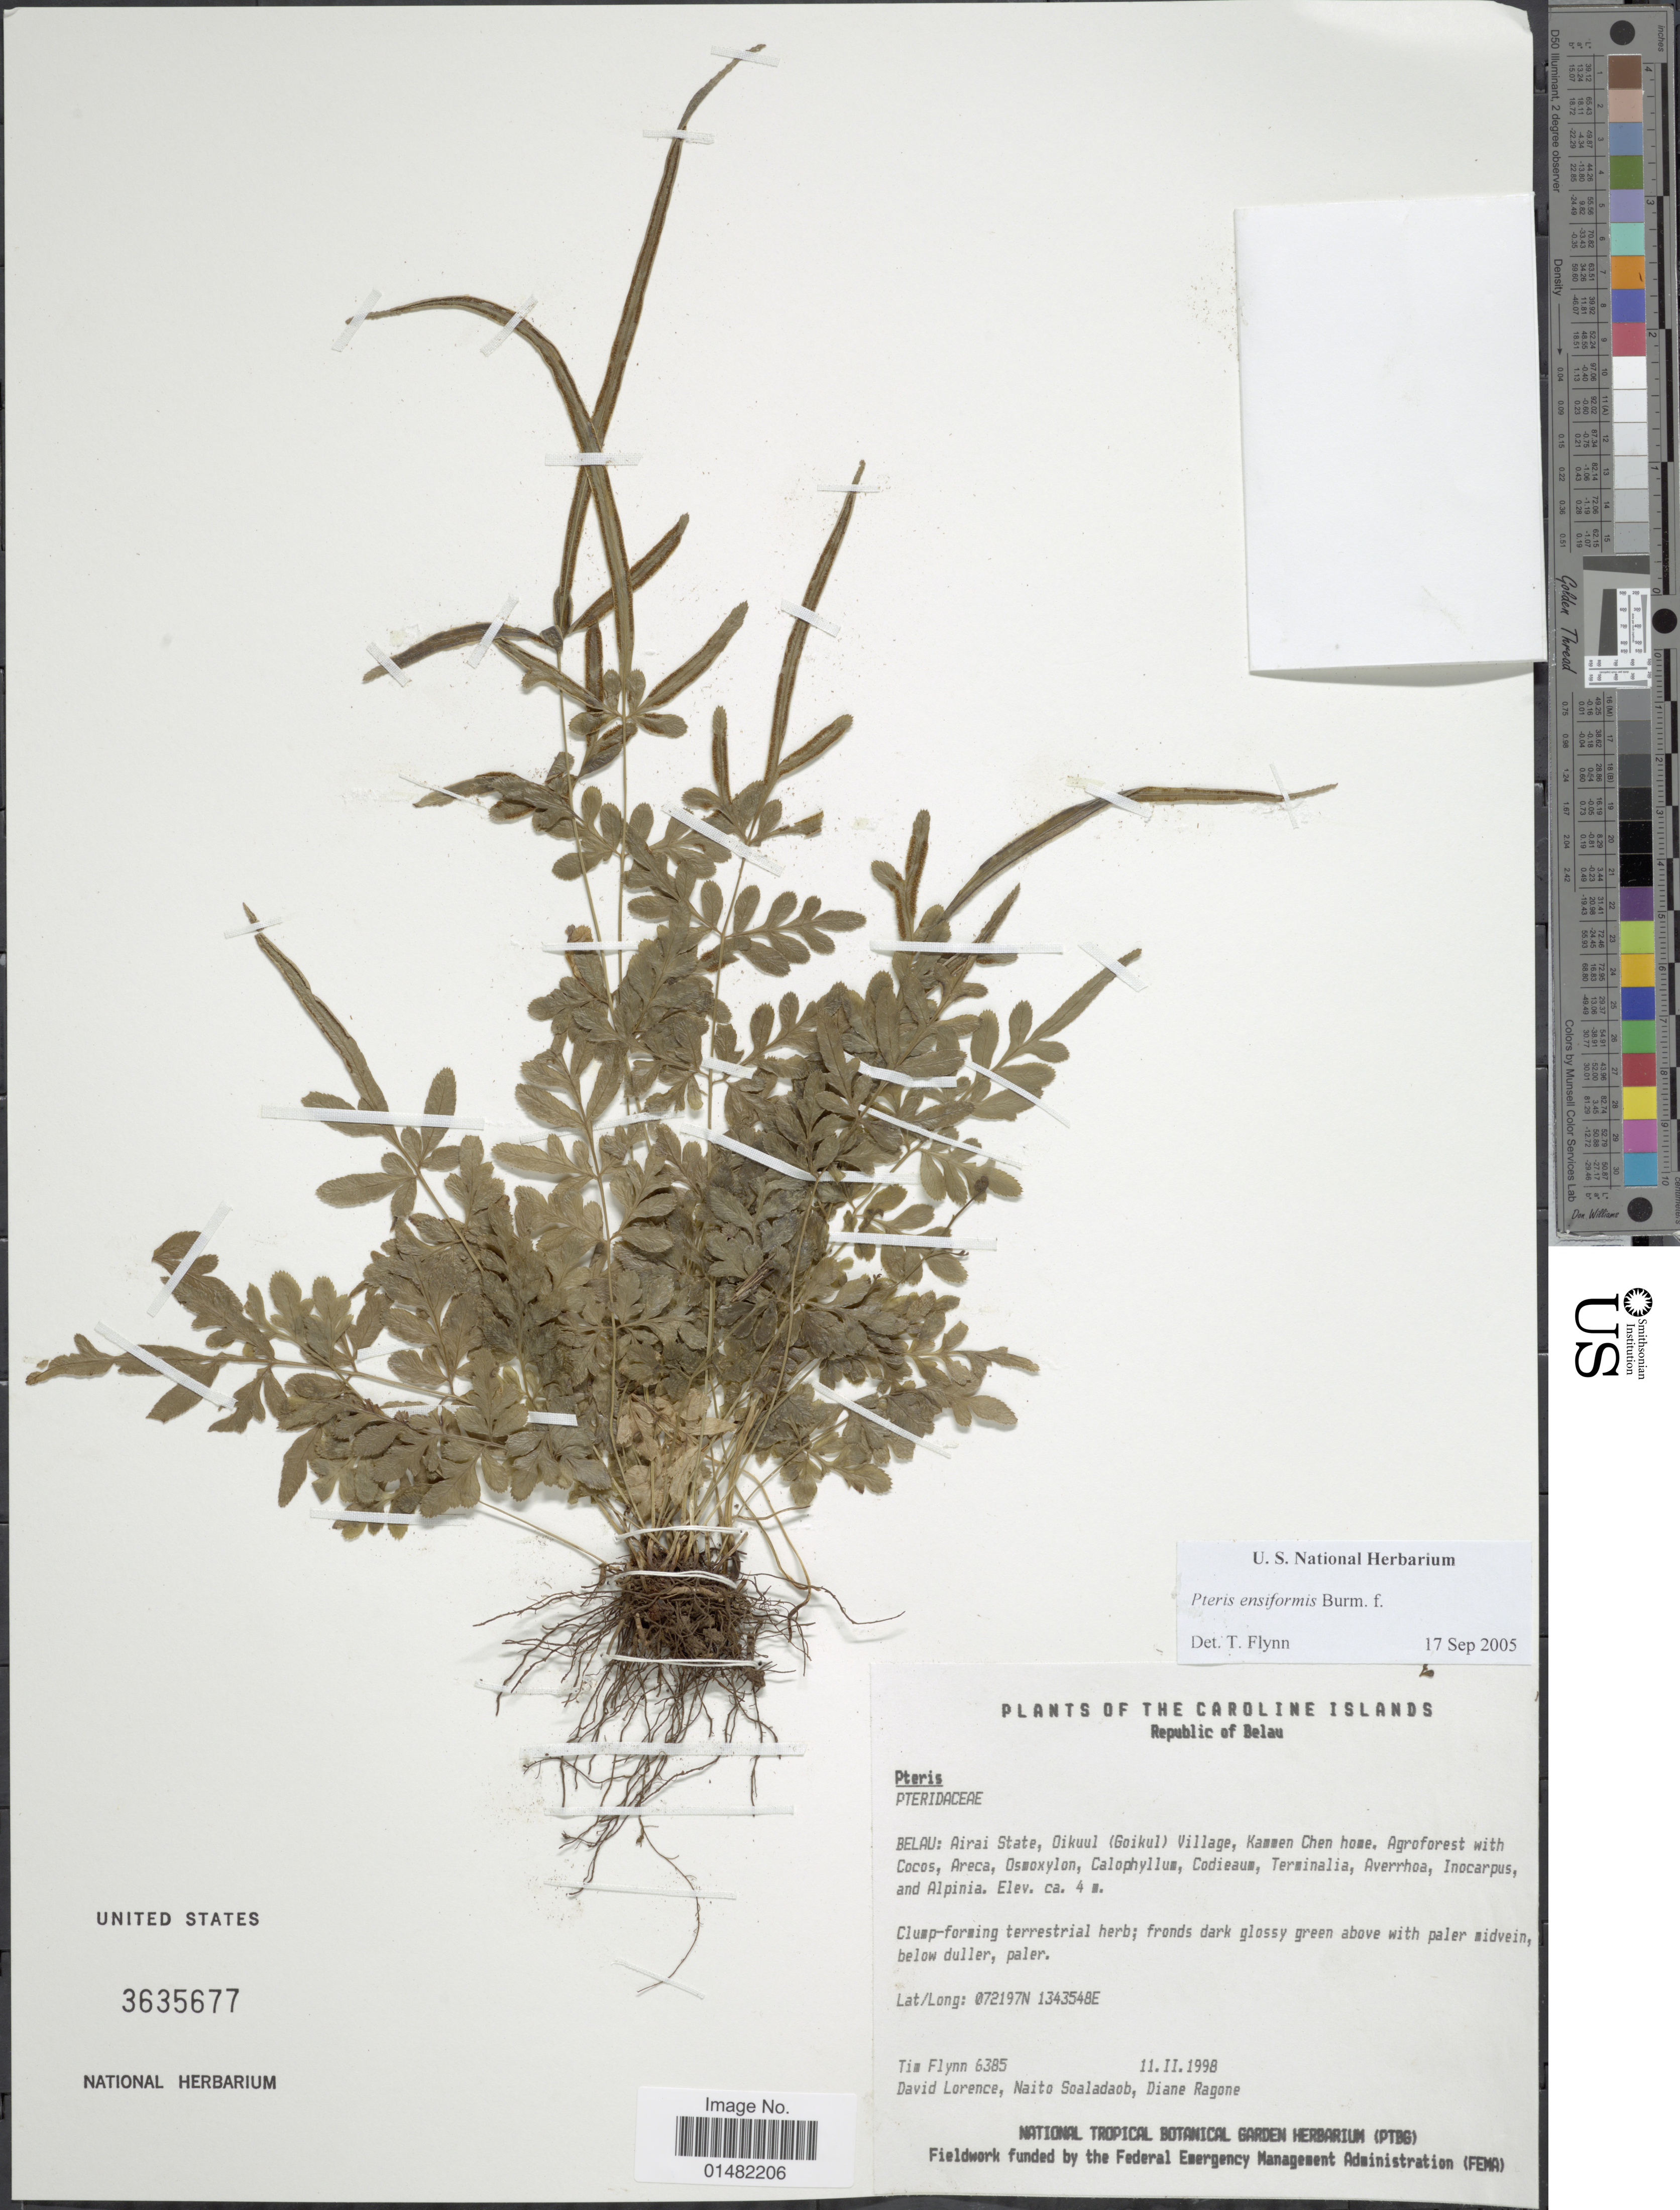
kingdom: Plantae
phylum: Tracheophyta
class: Polypodiopsida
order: Polypodiales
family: Pteridaceae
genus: Pteris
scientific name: Pteris ensiformis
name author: Burm. f.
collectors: T. Flynn, D. Lorence, N. Soaladaob & D. Ragone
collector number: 6385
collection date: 1998-02-11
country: Palau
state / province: Airai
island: Babeldaob [Babelthuap]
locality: Airai State, Oikuul (Goikul) Village, Kammen Chen home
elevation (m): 4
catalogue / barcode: US 3635677